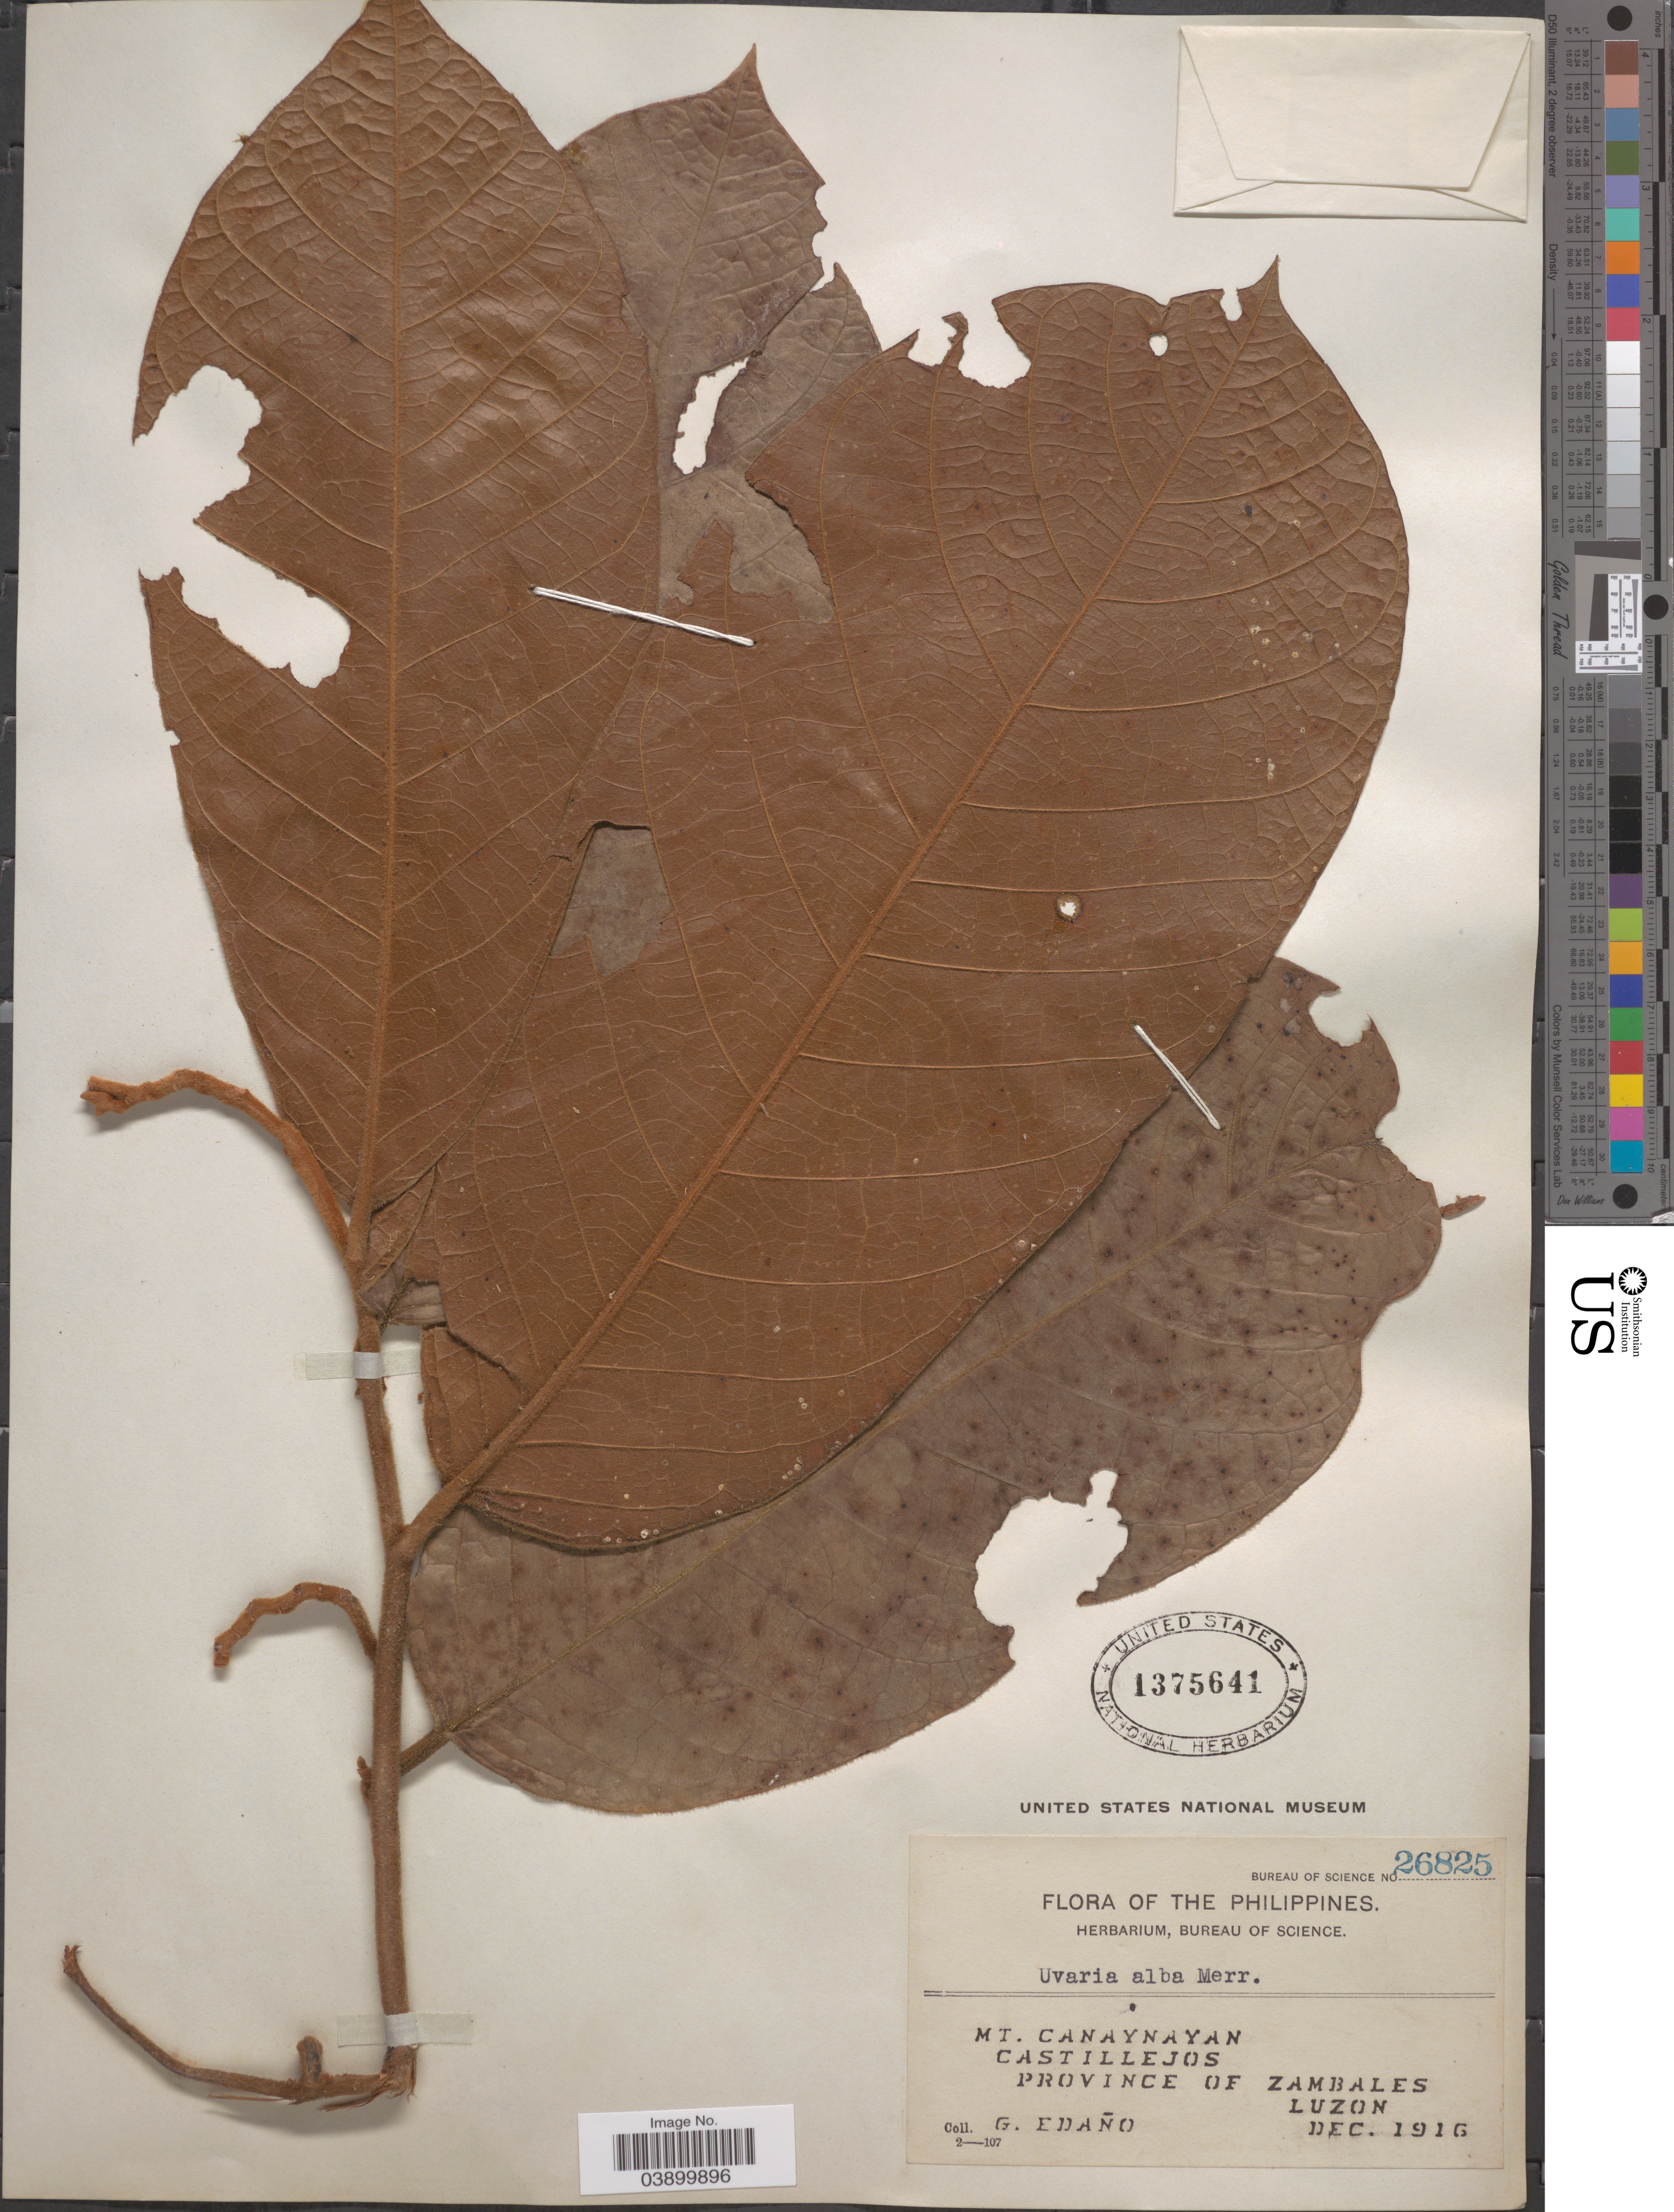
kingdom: Plantae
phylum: Tracheophyta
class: Magnoliopsida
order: Magnoliales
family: Annonaceae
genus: Uvaria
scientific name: Uvaria alba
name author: Merr.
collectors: G. Edaño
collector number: Bureau of Science 26825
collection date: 1916-12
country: Philippines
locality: Mt. Canaynayan. Castillejos. Province of Zambales. Luzon.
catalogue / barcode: US 1375641